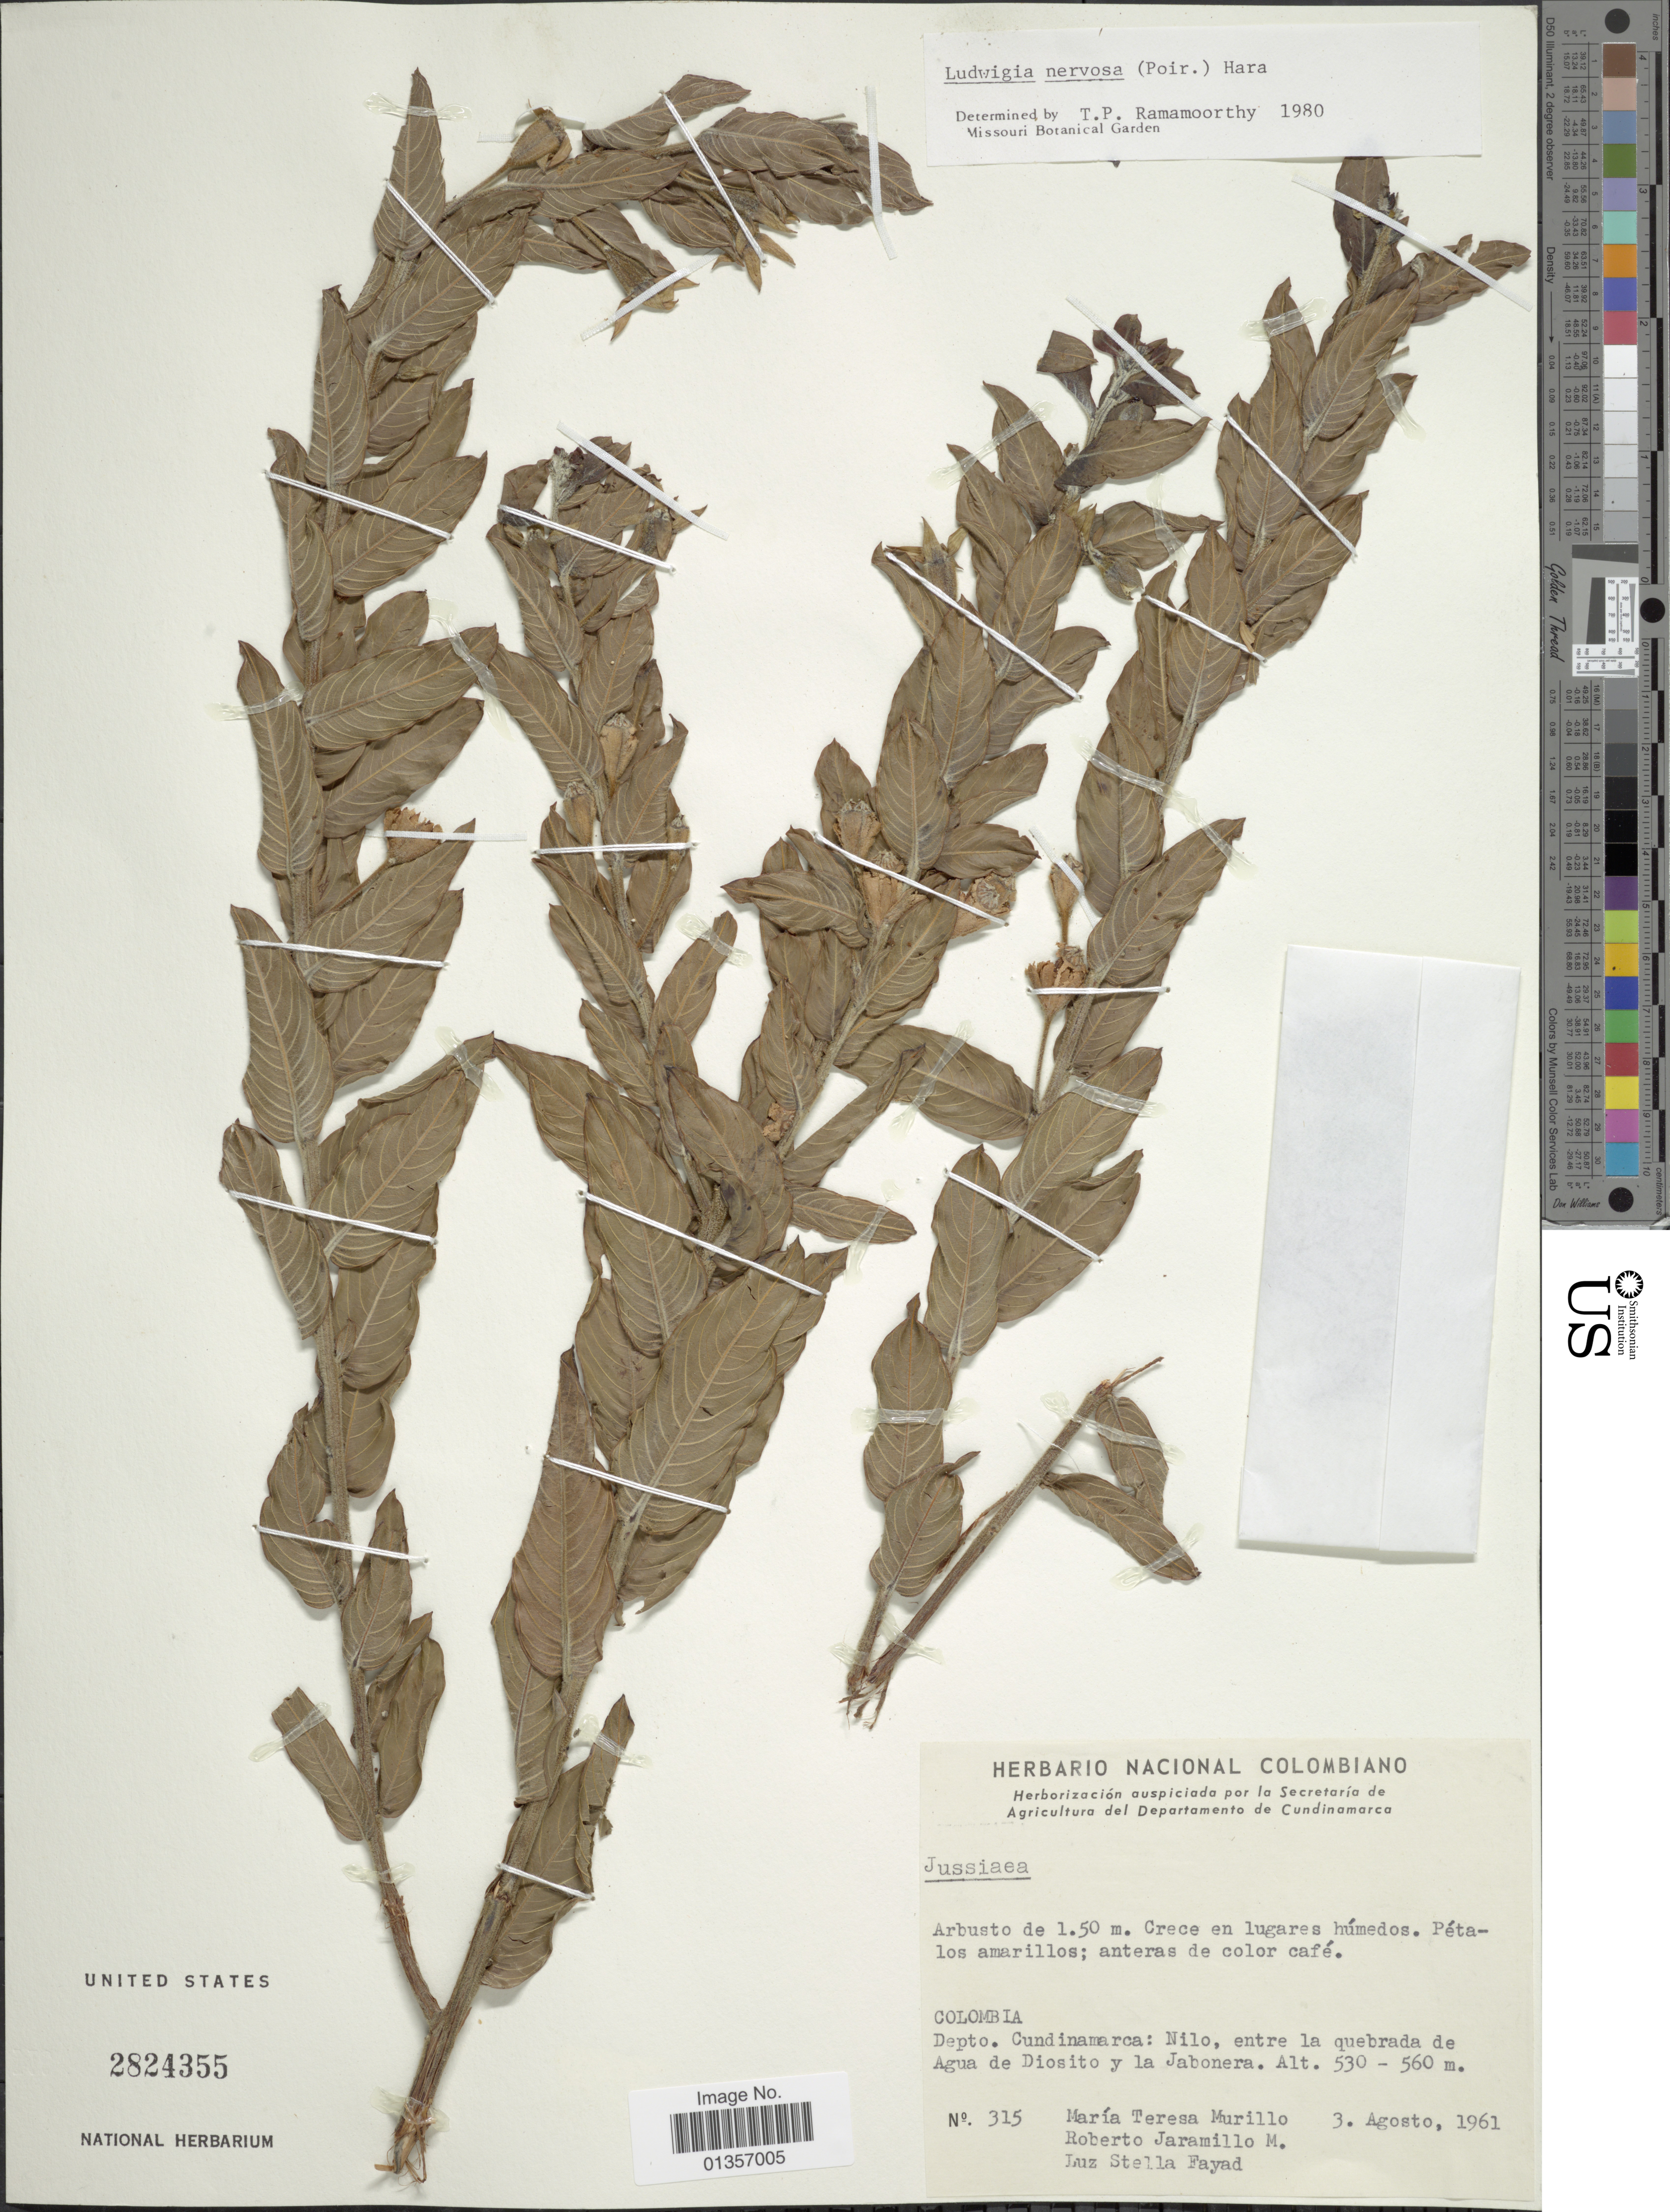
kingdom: Plantae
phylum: Tracheophyta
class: Magnoliopsida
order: Myrtales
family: Onagraceae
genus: Ludwigia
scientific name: Ludwigia nervosa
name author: (Poir.) H. Hara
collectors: M. Murillo, R. Jaramillo M. & L. Fayad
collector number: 315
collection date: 1961-08-03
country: Colombia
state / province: Cundinamarca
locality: Nilo, entre la quebrada de Agua de Diosito y la Jabonera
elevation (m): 530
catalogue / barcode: US 2824355